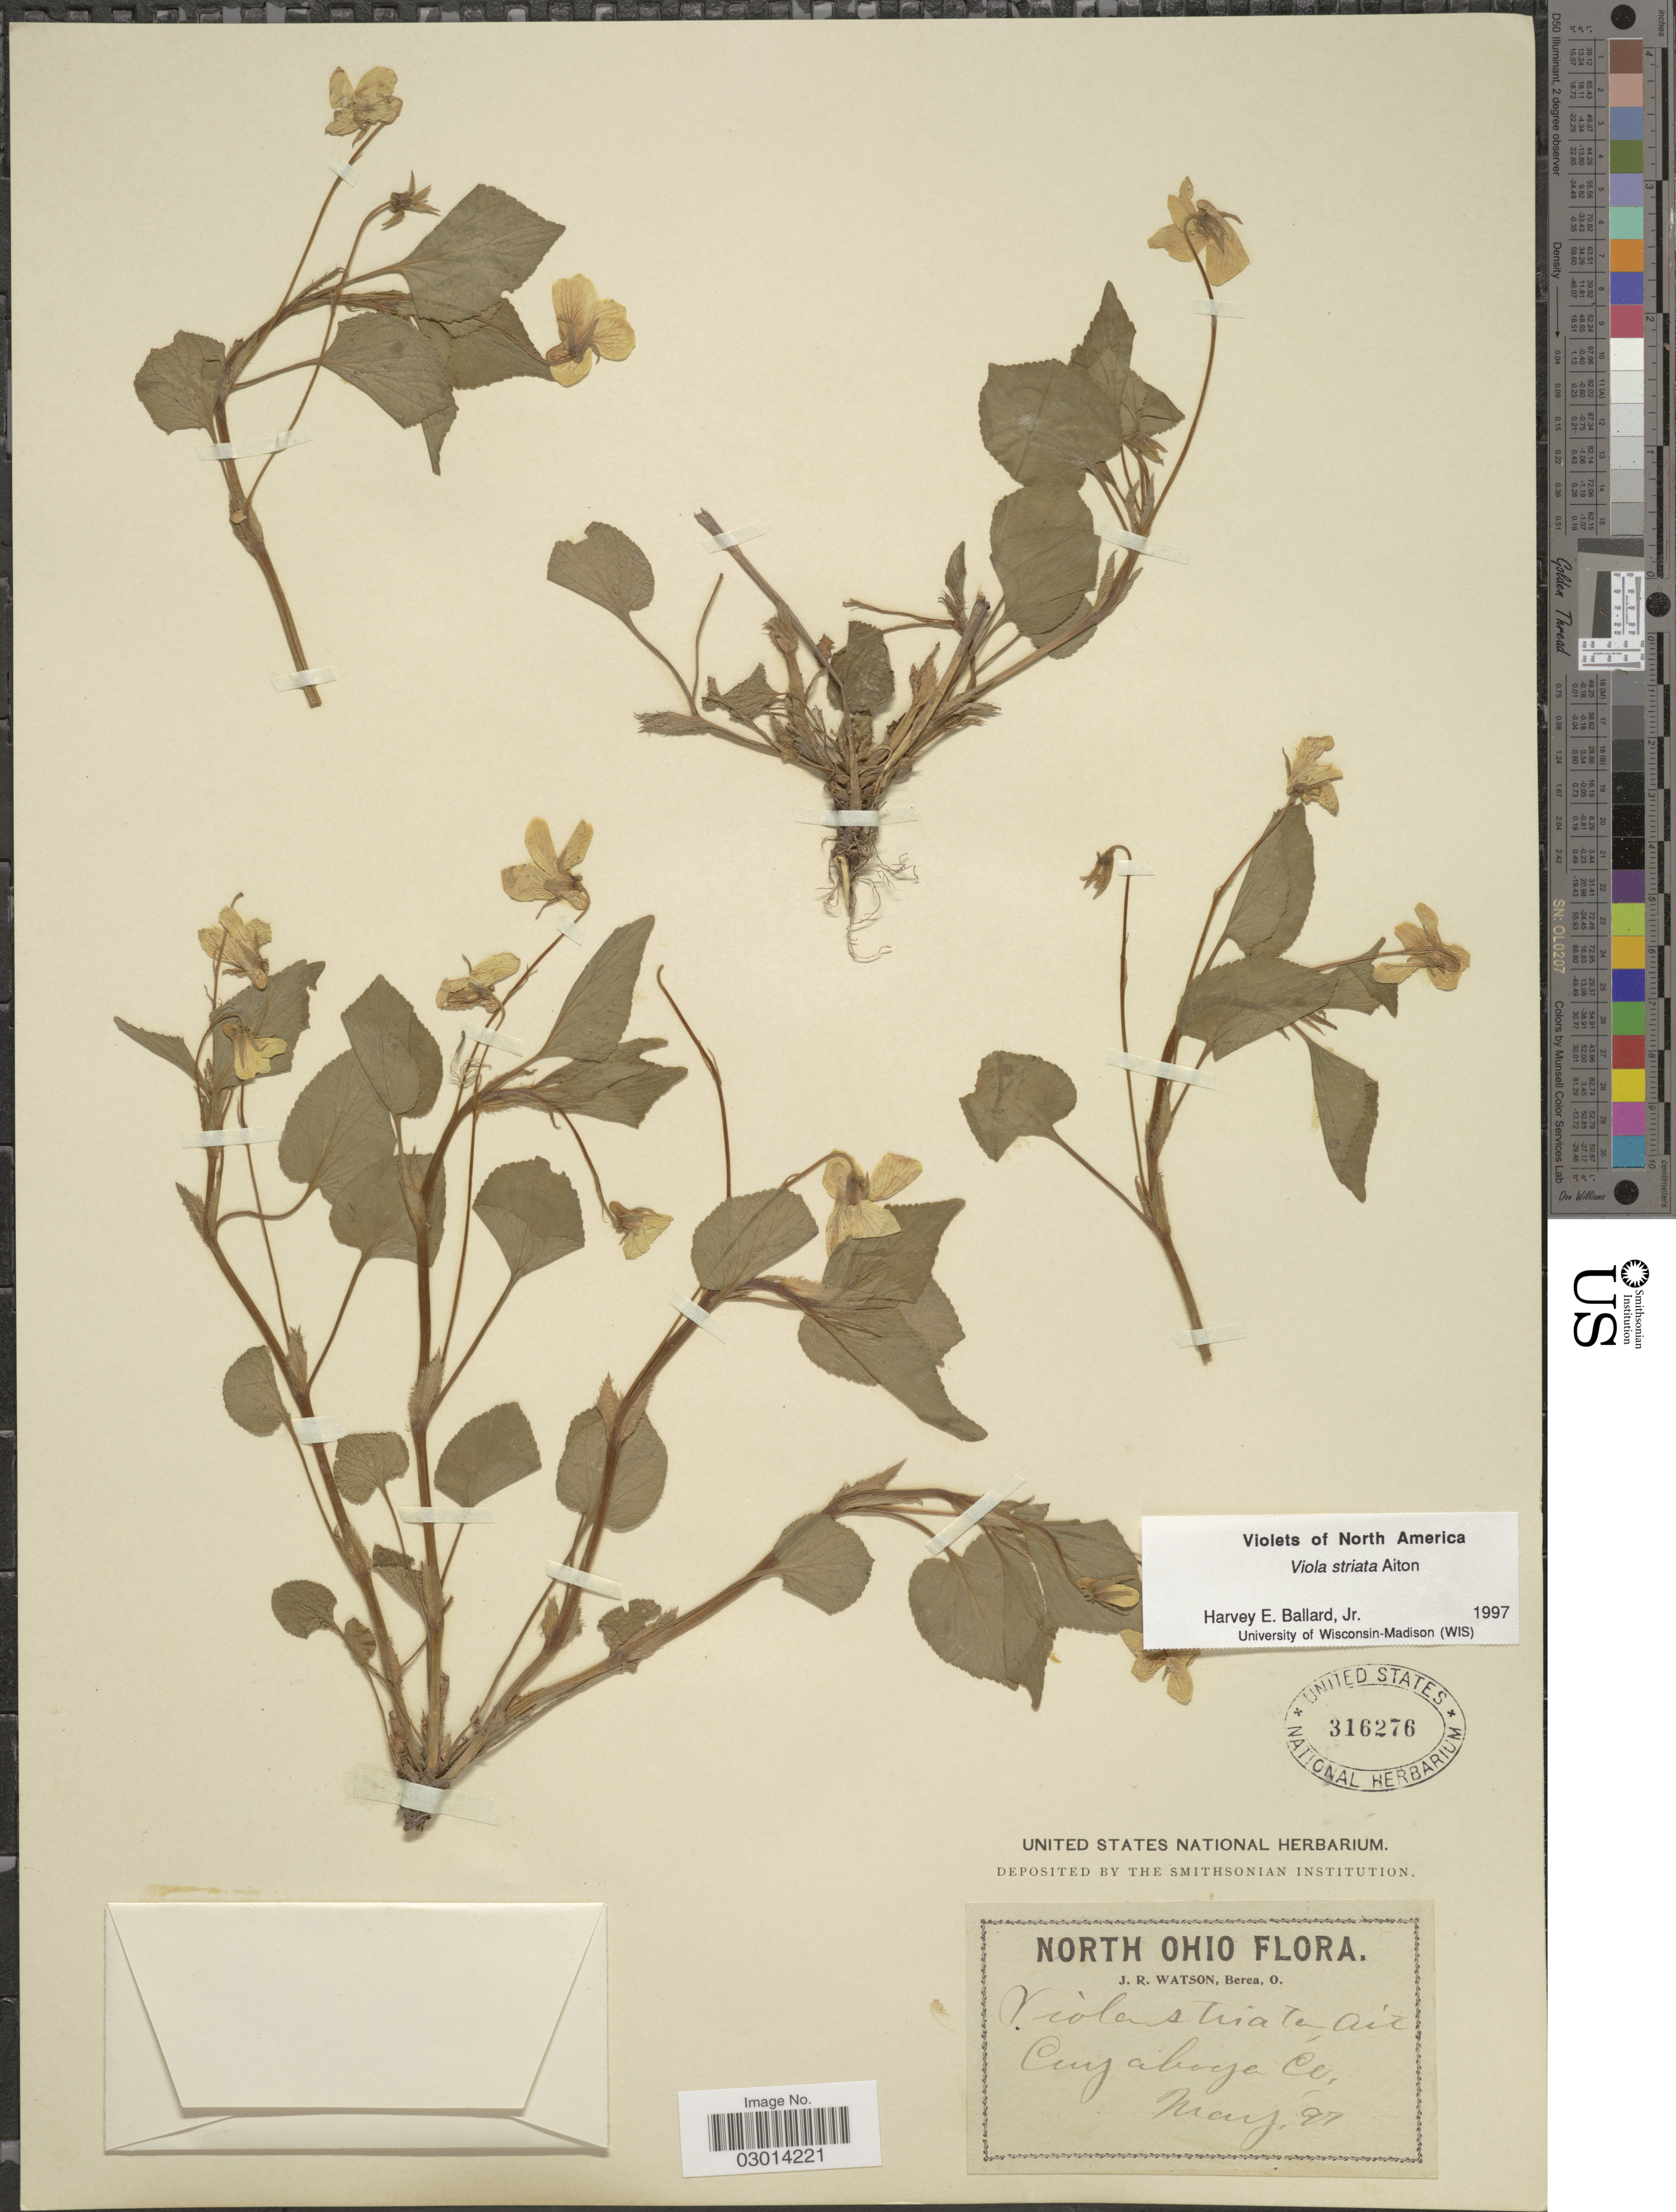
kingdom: Plantae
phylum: Tracheophyta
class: Magnoliopsida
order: Malpighiales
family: Violaceae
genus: Viola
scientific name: Viola rostrata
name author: Pursh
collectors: J. R. Watson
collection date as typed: Transcribed d/m/y: /5/97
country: United States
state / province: Ohio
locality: North Ohio. Cuyahoga Co.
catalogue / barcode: US 316276